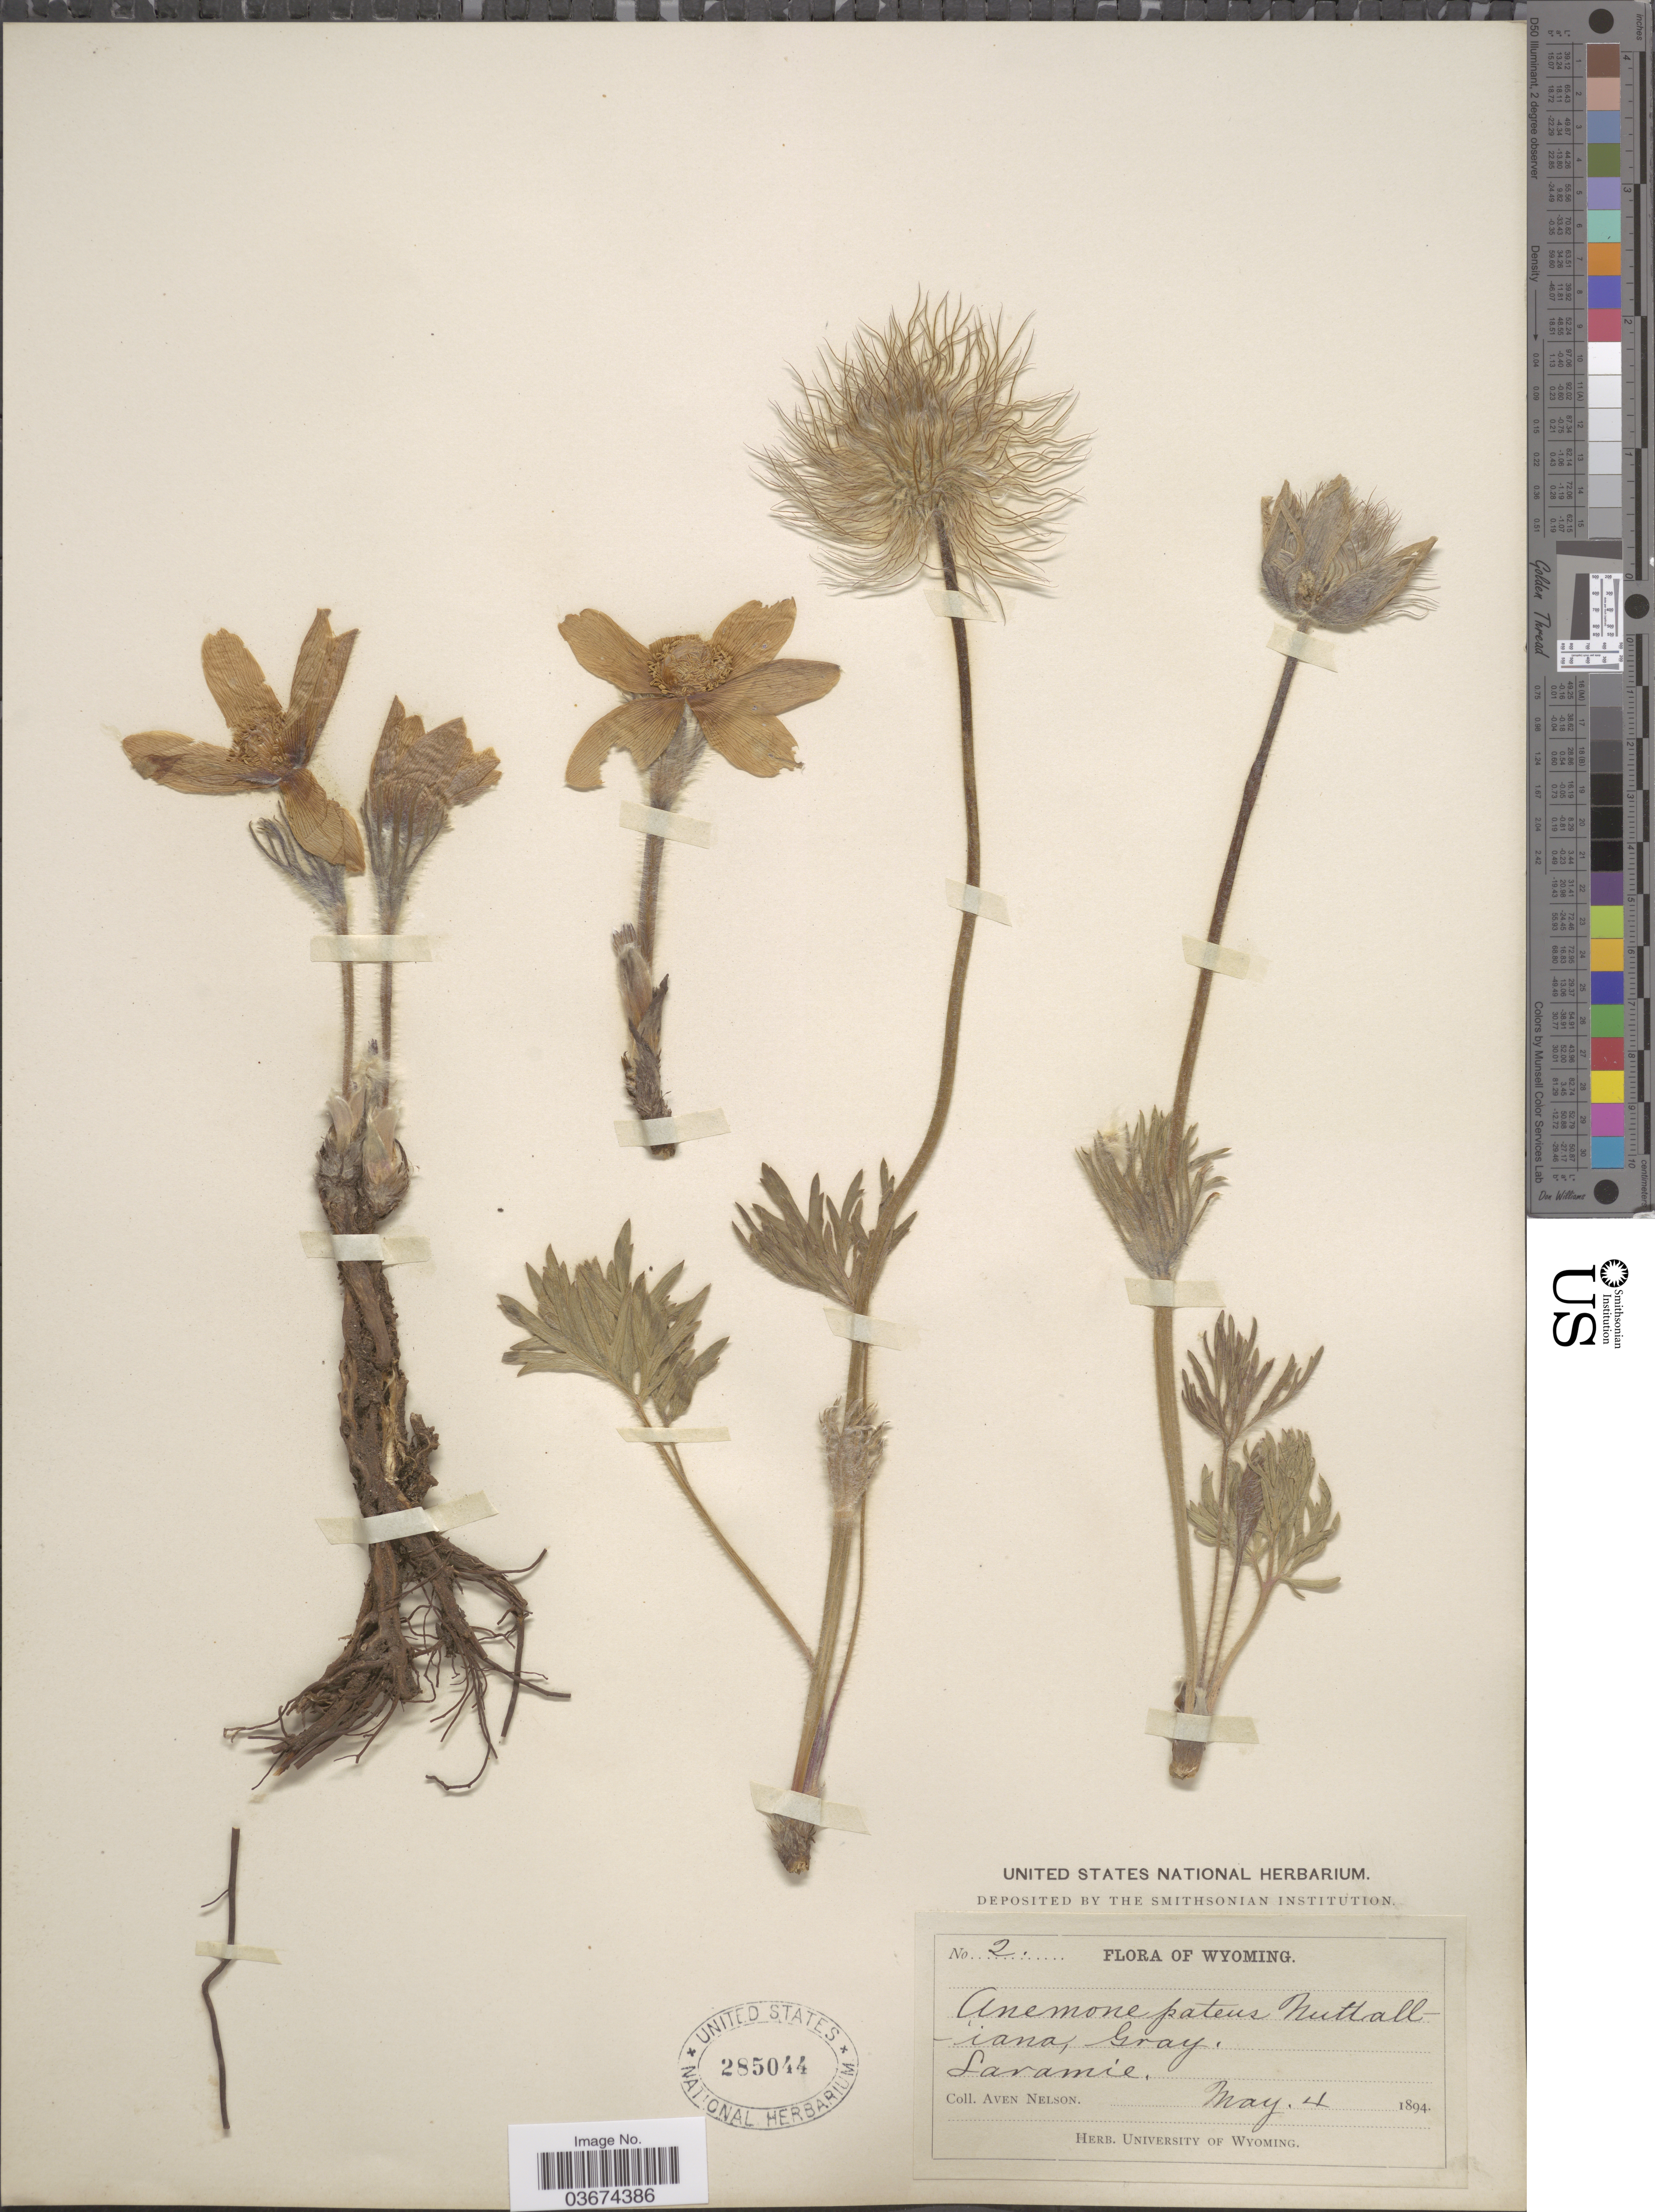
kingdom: Plantae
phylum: Tracheophyta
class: Magnoliopsida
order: Ranunculales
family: Ranunculaceae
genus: Pulsatilla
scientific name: Pulsatilla nuttalliana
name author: (DC.) Bercht. & J. Presl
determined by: Strong, Mark T., (BOT), Smithsonian Institution - National Museum of Natural History (UNITED STATES)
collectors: A. Nelson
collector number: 2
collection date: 1894-05-04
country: United States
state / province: Wyoming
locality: Laramie.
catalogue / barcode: US 285044